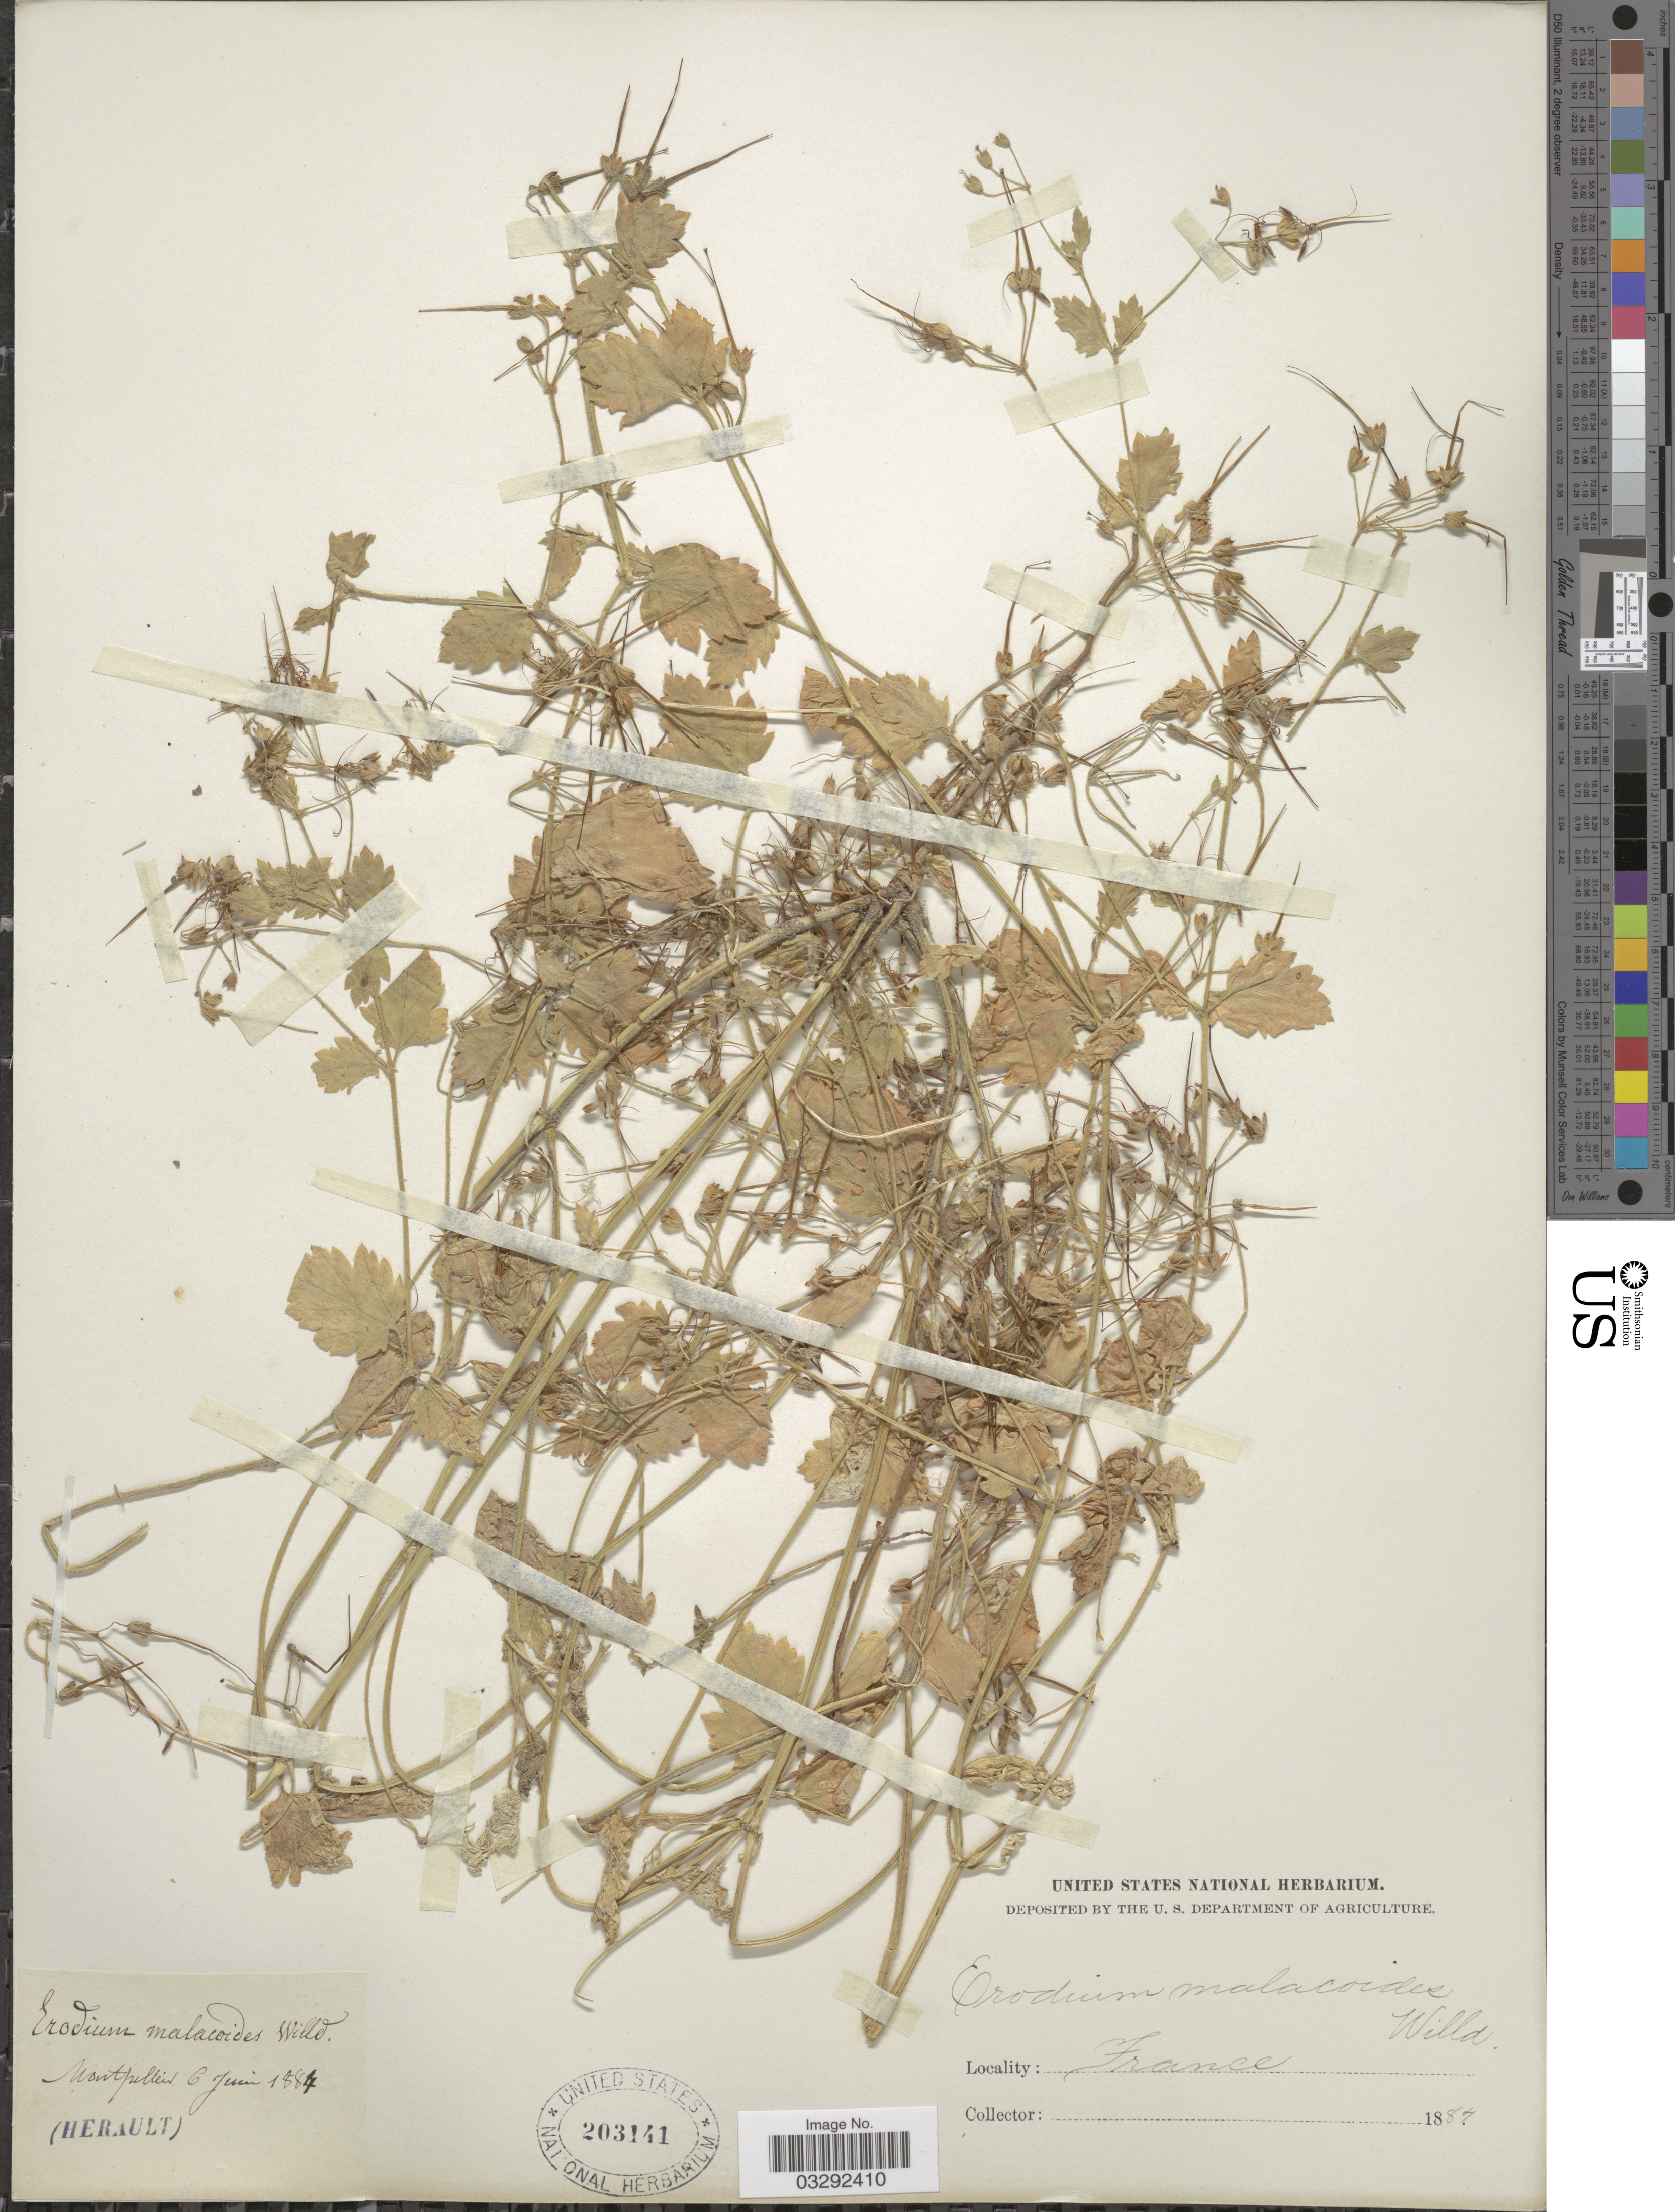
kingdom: Plantae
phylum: Tracheophyta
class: Magnoliopsida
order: Geraniales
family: Geraniaceae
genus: Erodium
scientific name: Erodium malacoides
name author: (L.) L'Hér.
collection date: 1884-06-06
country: France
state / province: Occitanie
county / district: Hérault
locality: Montpellier.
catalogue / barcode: US 203141